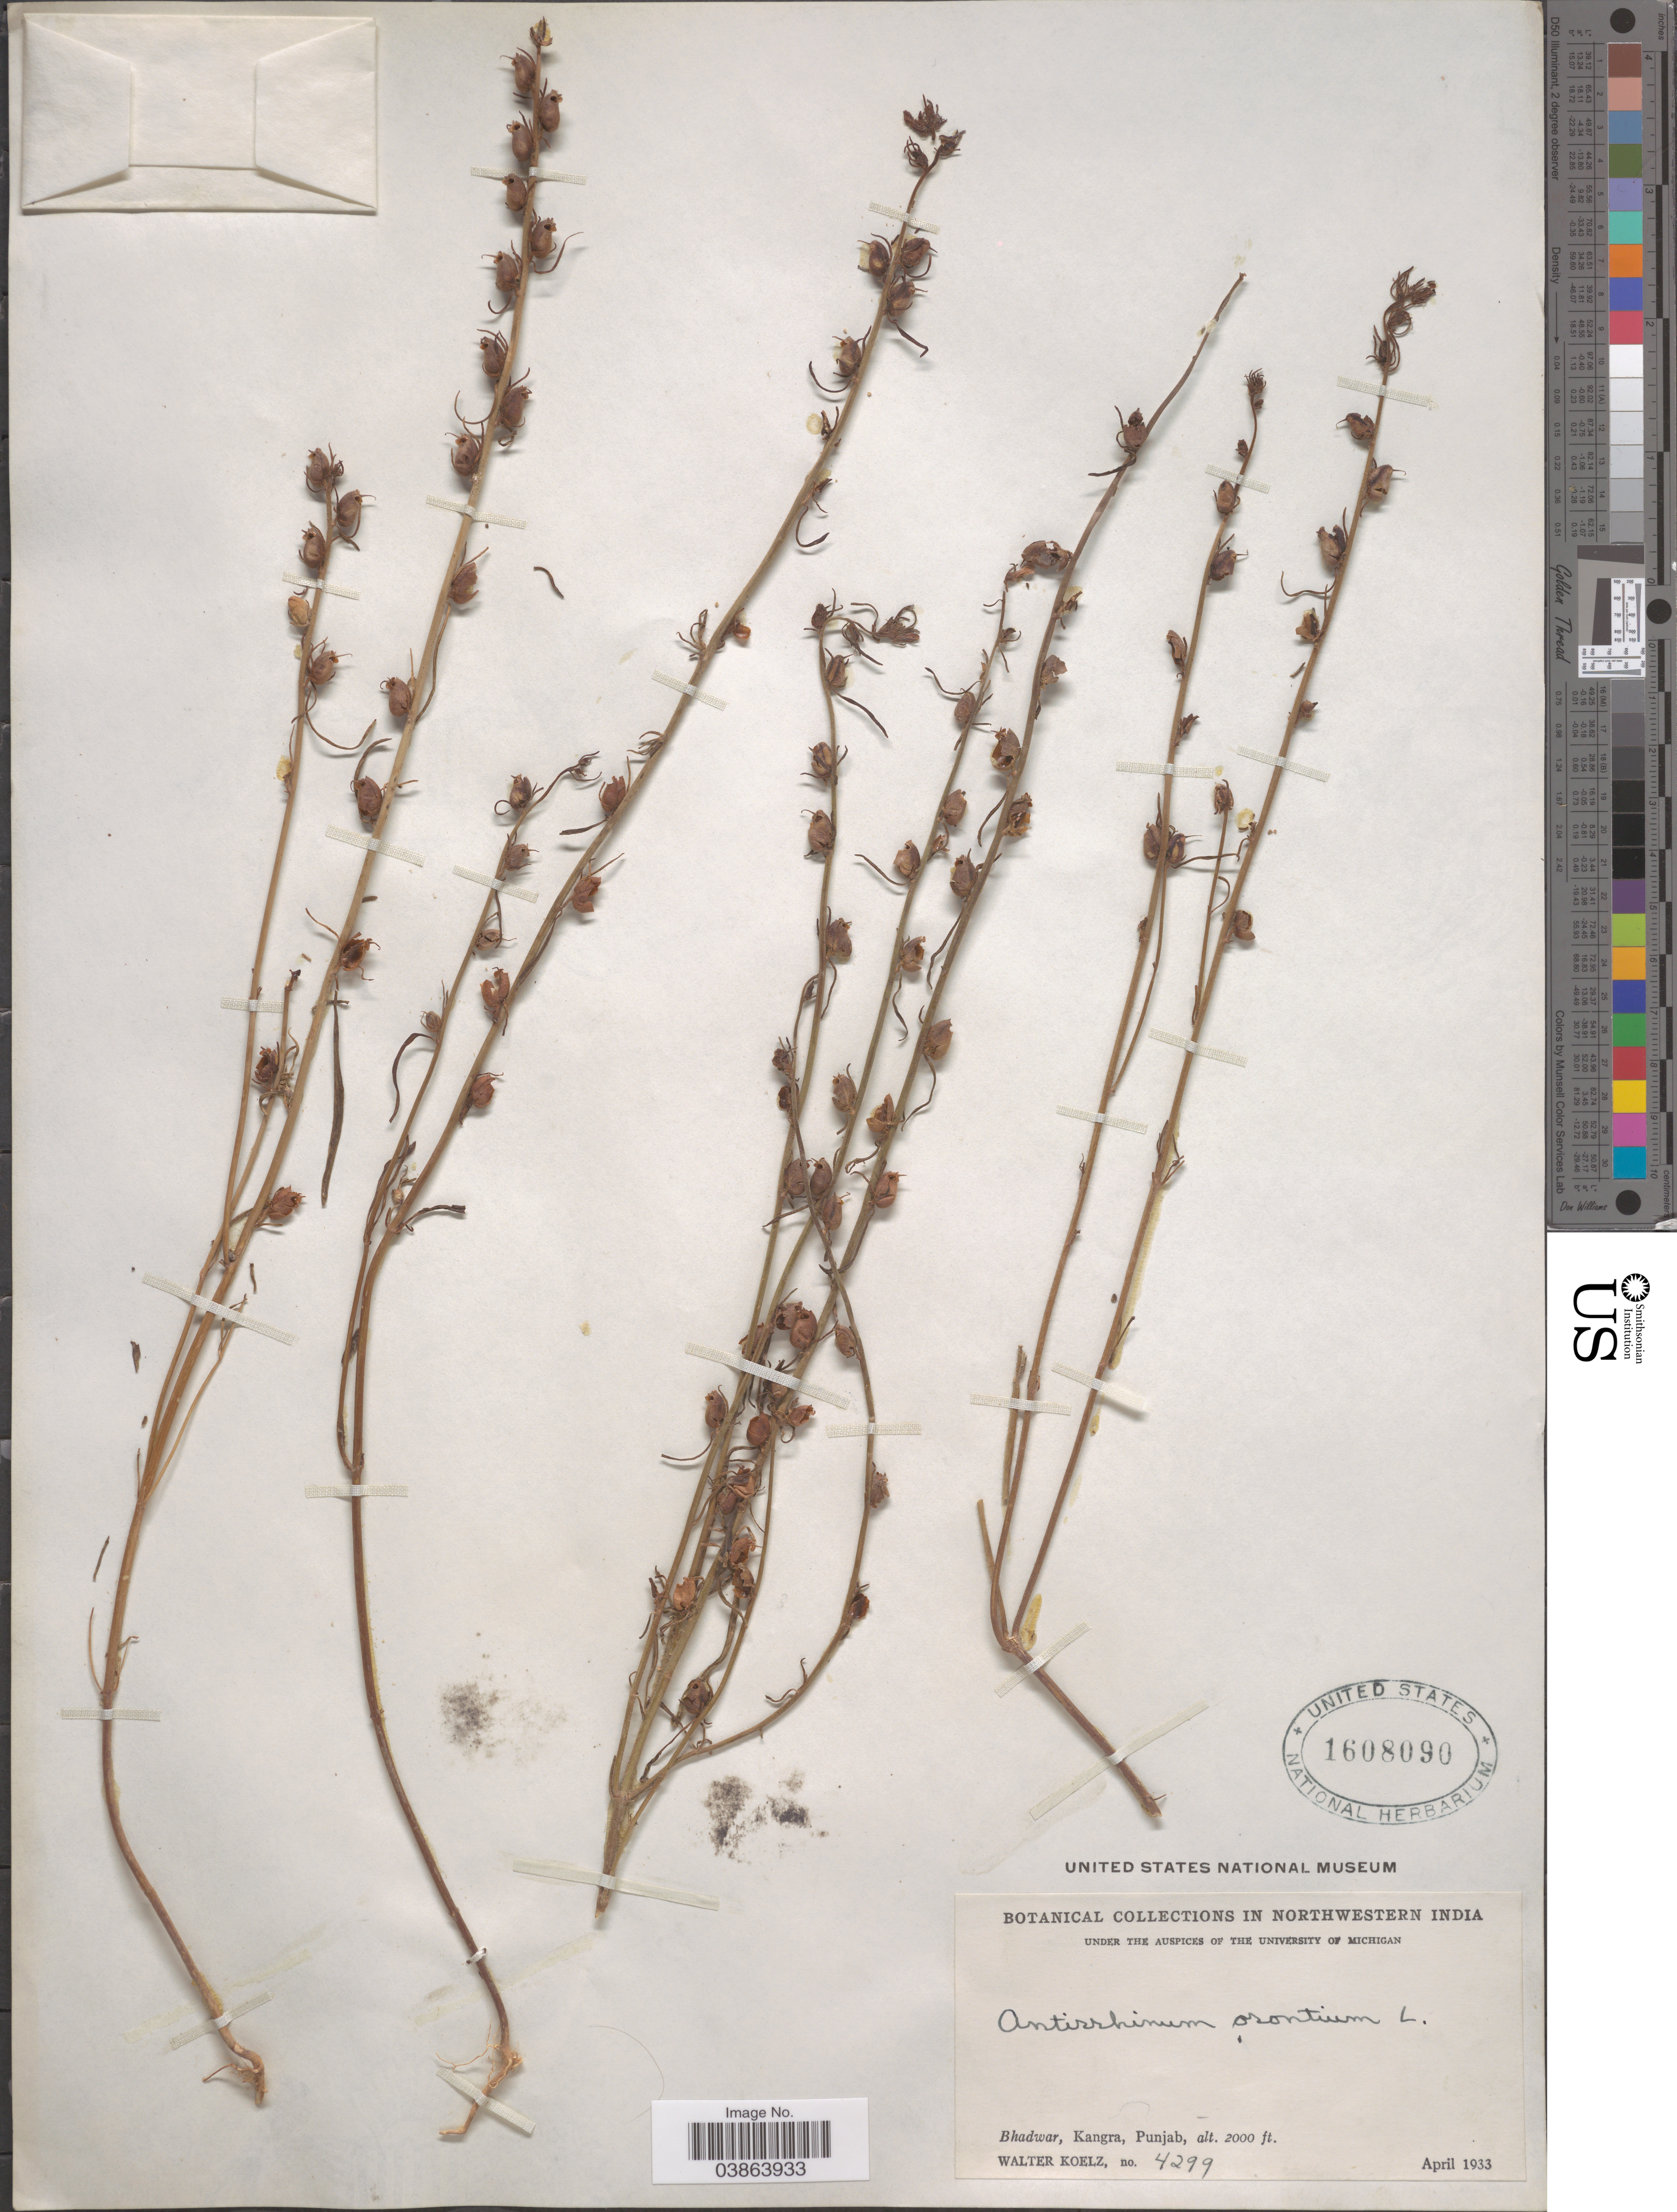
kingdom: Plantae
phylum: Tracheophyta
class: Magnoliopsida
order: Lamiales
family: Plantaginaceae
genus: Antirrhinum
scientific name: Antirrhinum orontium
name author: L.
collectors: W. N. Koelz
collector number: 4299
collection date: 1933-04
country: India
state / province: Punjab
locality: Northwestern India. Bhadwar, Kangra.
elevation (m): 610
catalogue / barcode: US 1608090